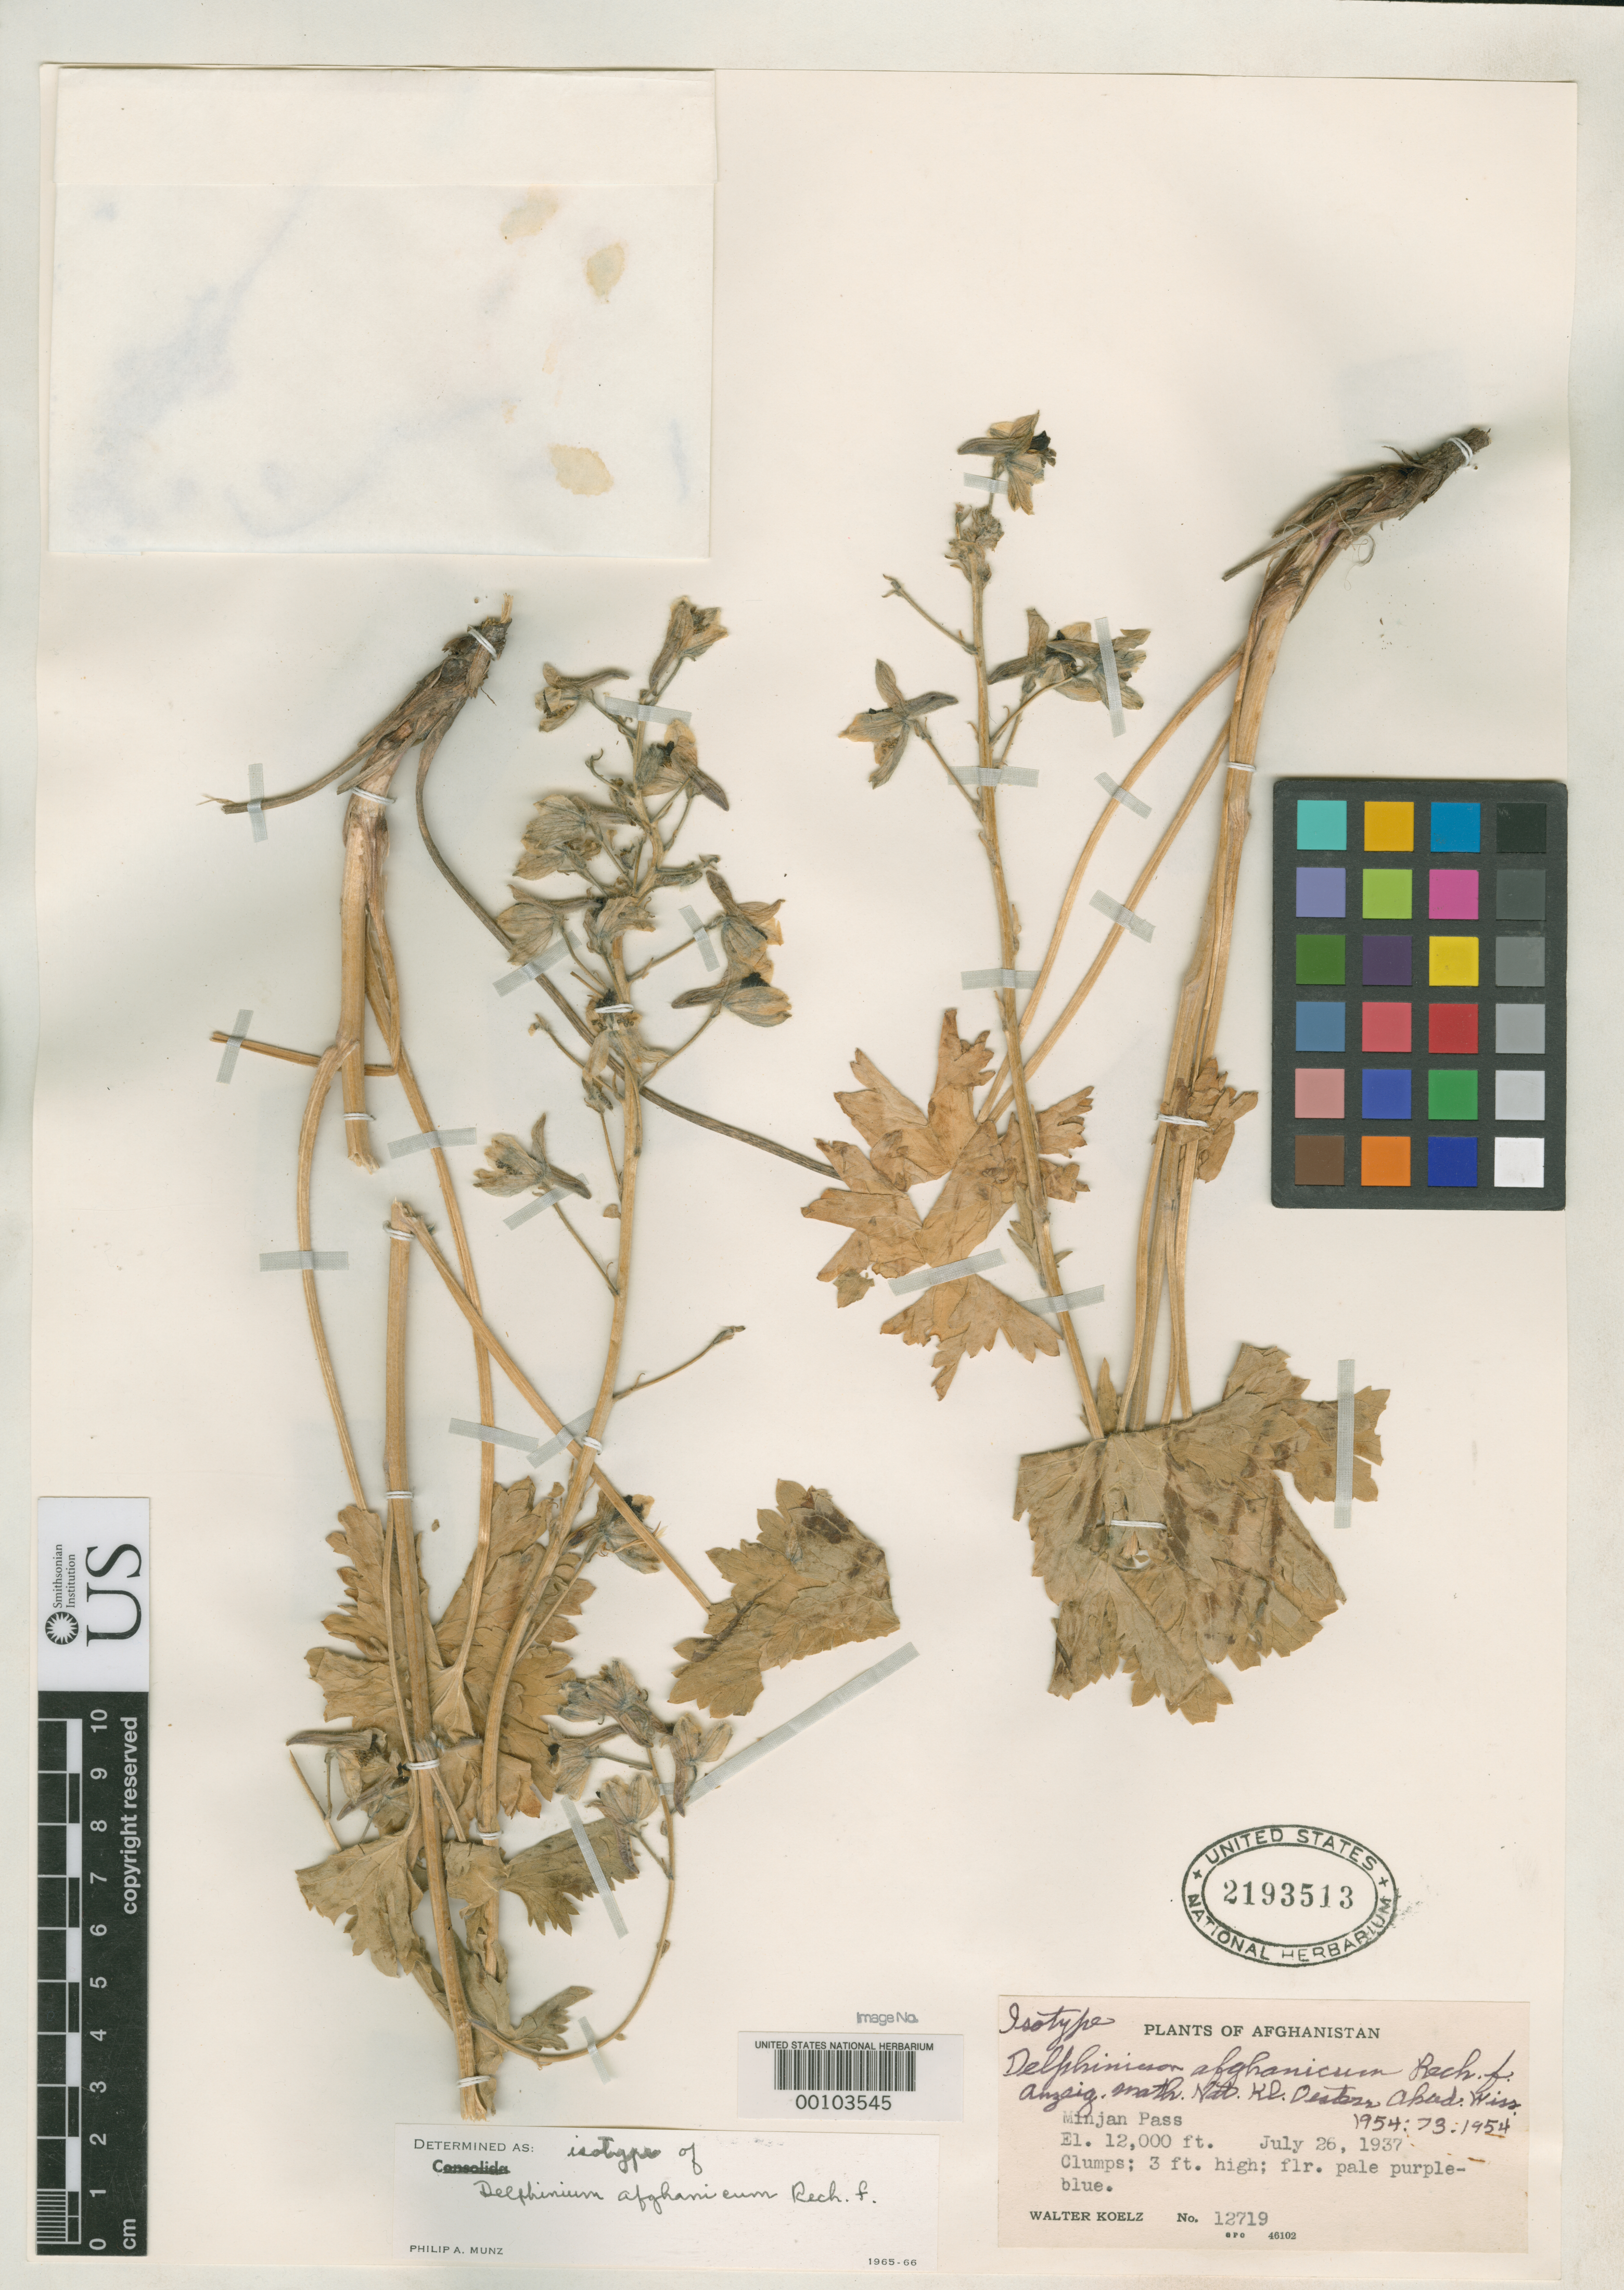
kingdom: Plantae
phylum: Tracheophyta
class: Magnoliopsida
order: Ranunculales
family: Ranunculaceae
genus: Delphinium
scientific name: Delphinium afghanicum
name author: Rech. f.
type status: Isotype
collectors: W. N. Koelz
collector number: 12719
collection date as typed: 26 Jul 1937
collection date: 1937-07-26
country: Afghanistan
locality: Minjan Pass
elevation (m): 3658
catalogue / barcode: US 2193513